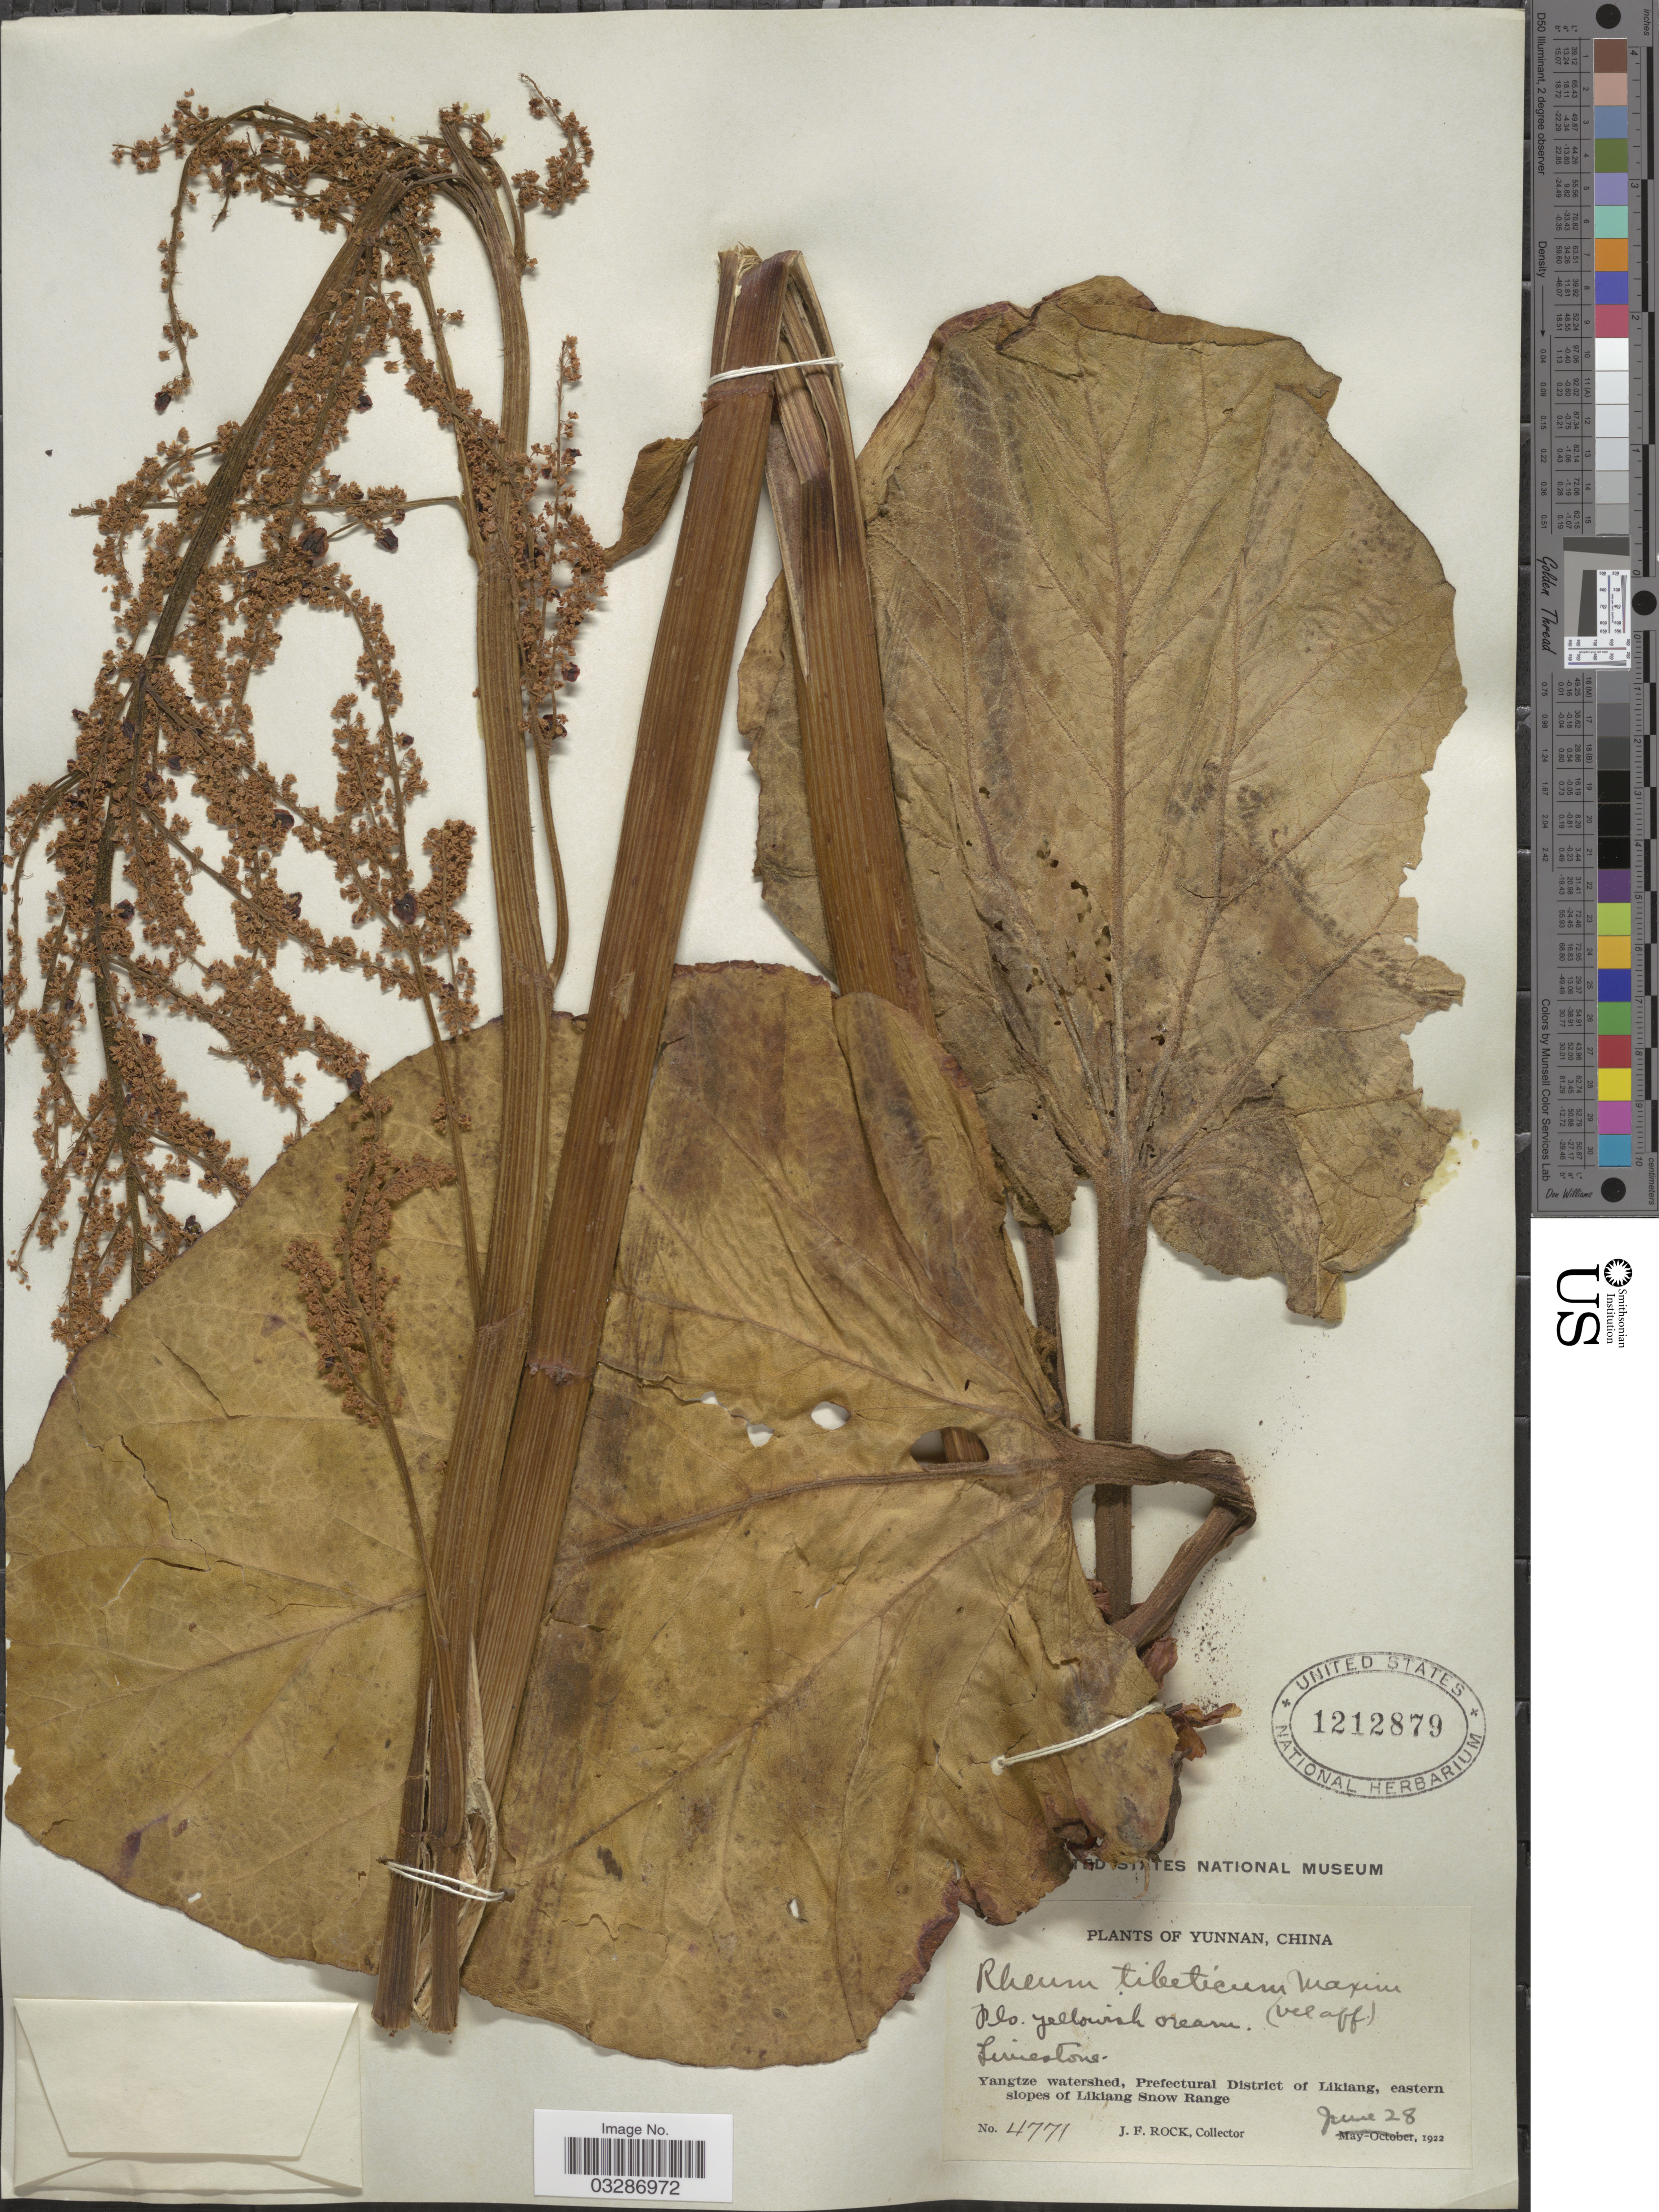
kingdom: Plantae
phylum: Tracheophyta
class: Magnoliopsida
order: Caryophyllales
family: Polygonaceae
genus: Rheum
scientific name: Rheum tibeticum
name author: Maxim. ex Hook. f.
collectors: J. Rock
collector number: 4771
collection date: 1922-06-28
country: China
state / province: Yunnan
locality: Yangtze watershed, Prefectural District of Likiang, eastern slopes of Likiang Snow Range.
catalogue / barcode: US 1212879